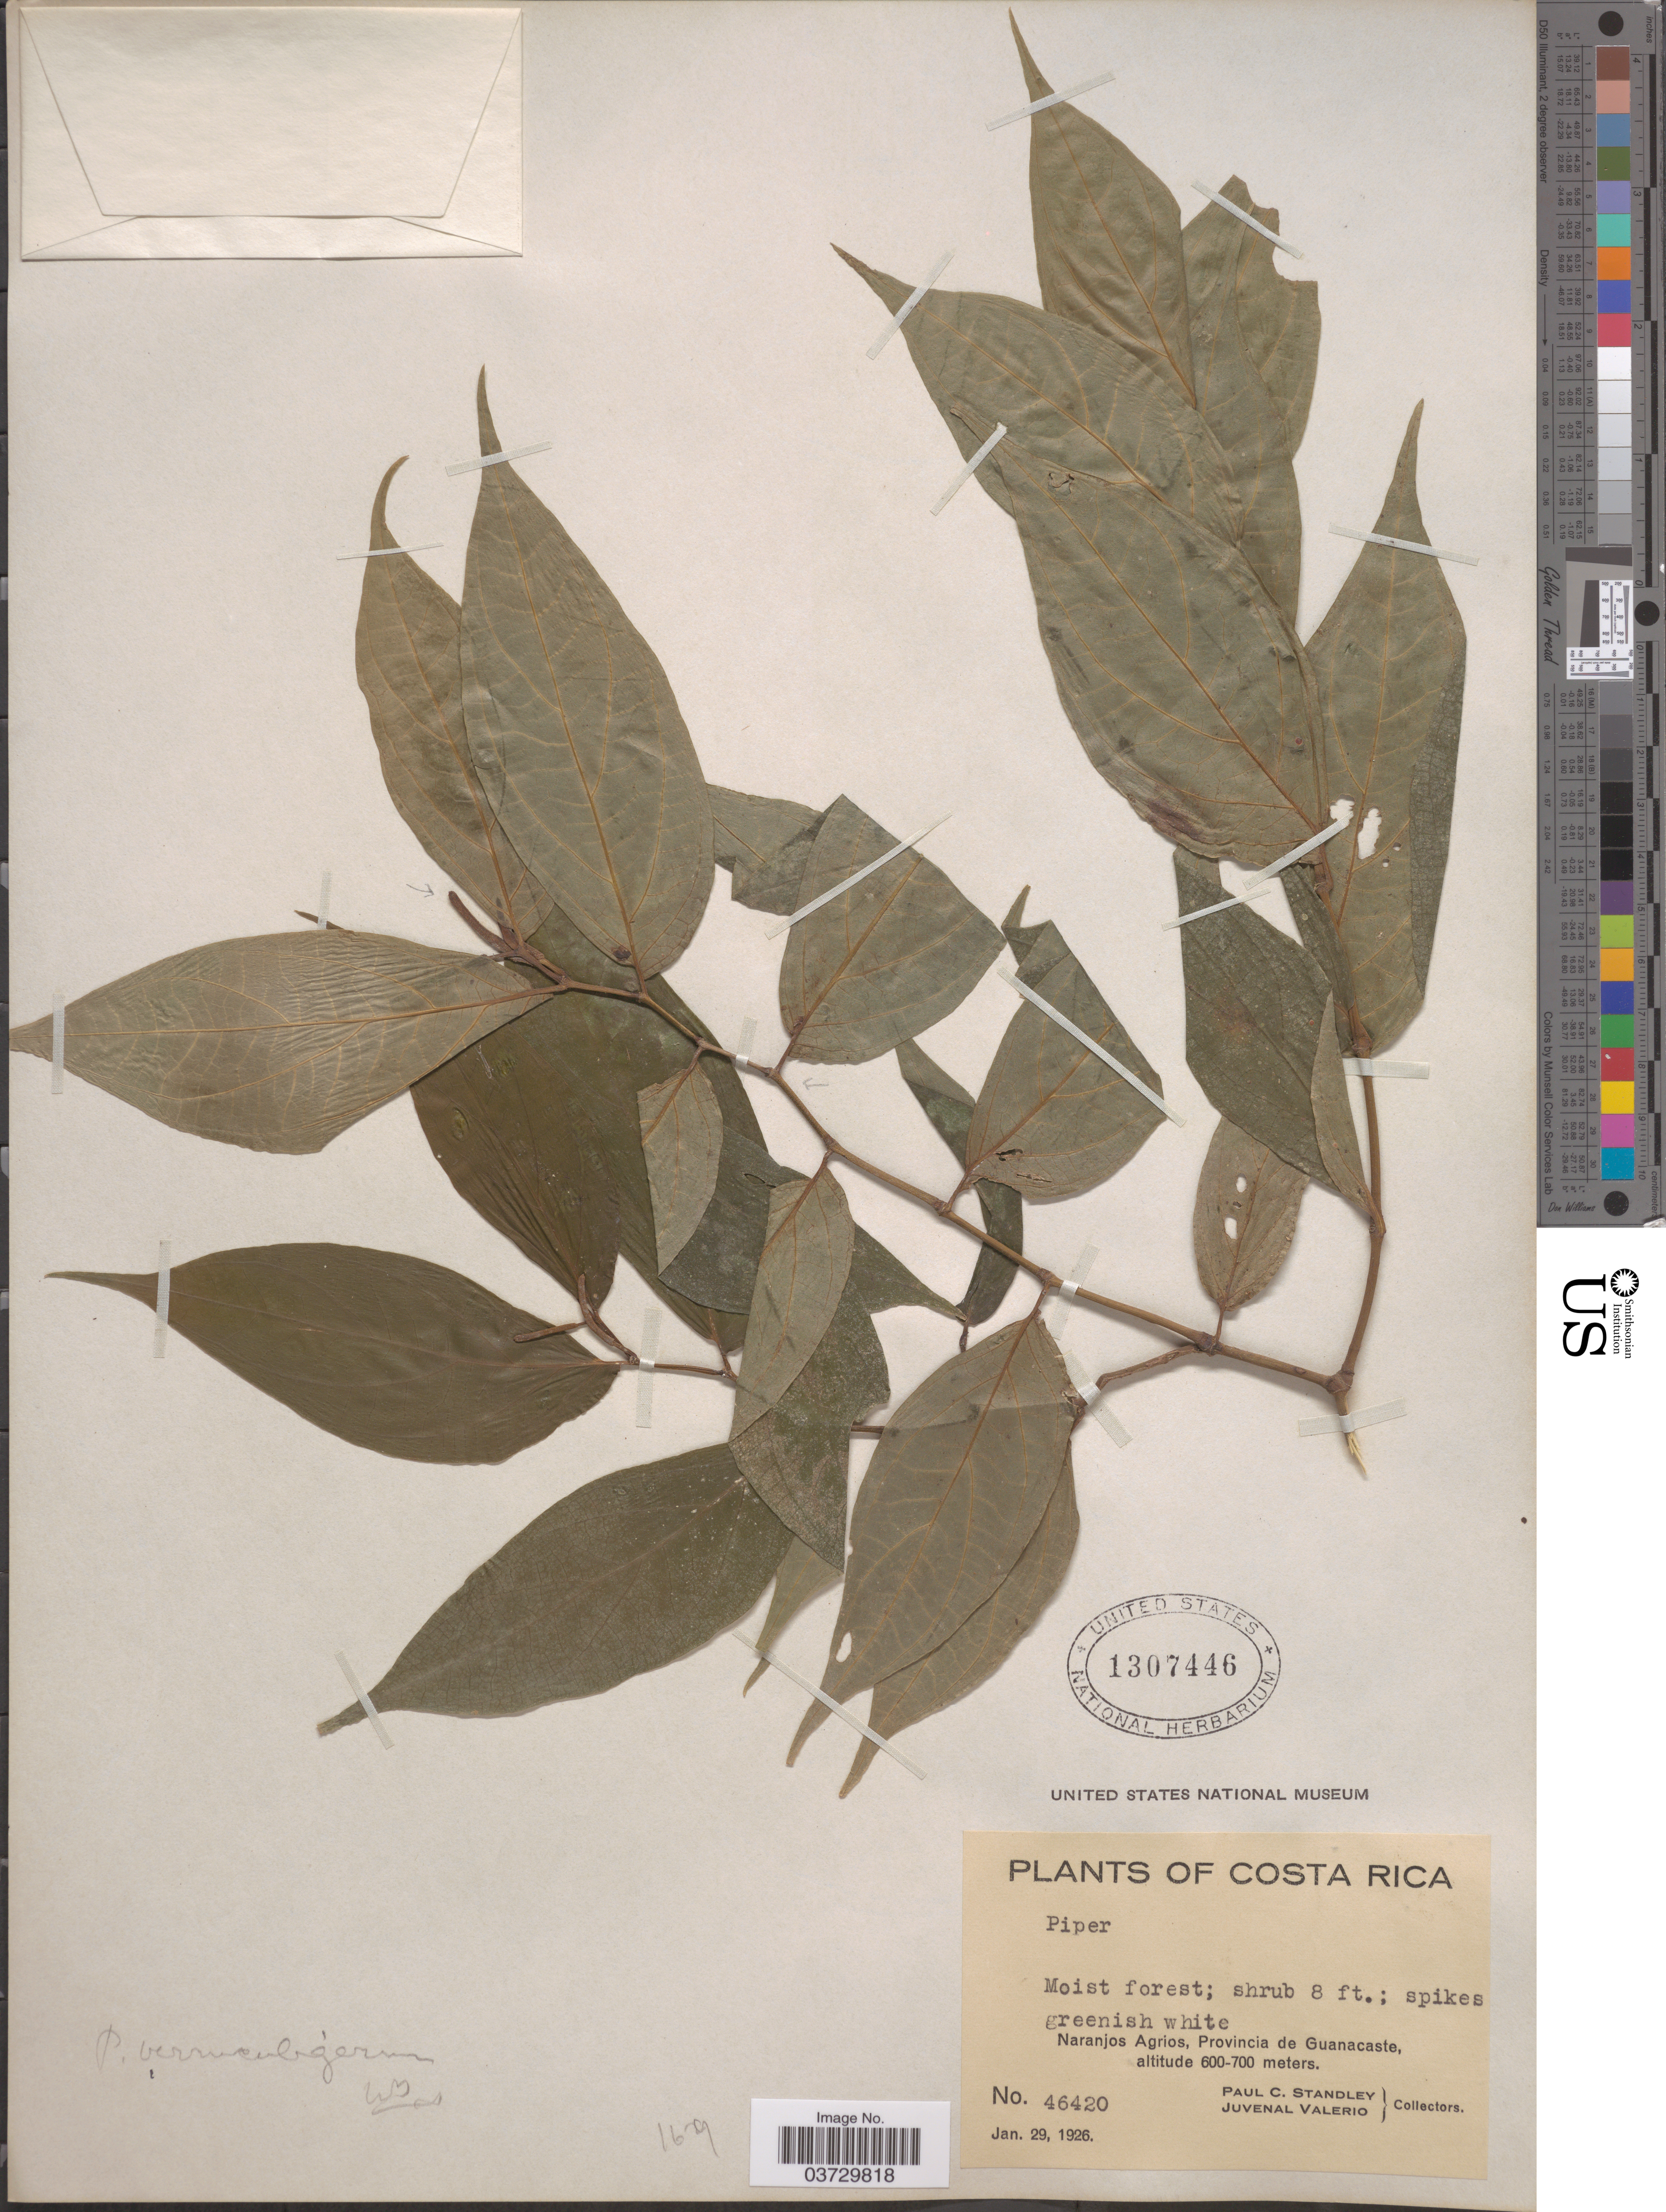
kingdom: Plantae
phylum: Tracheophyta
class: Magnoliopsida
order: Piperales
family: Piperaceae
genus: Piper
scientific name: Piper verruculigerum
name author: Trel.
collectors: P. C. Standley & J. Valerio R.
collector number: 46420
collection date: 1926-01-29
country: Costa Rica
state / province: Guanacaste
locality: Naranjos Agrios.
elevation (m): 600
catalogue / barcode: US 1307446